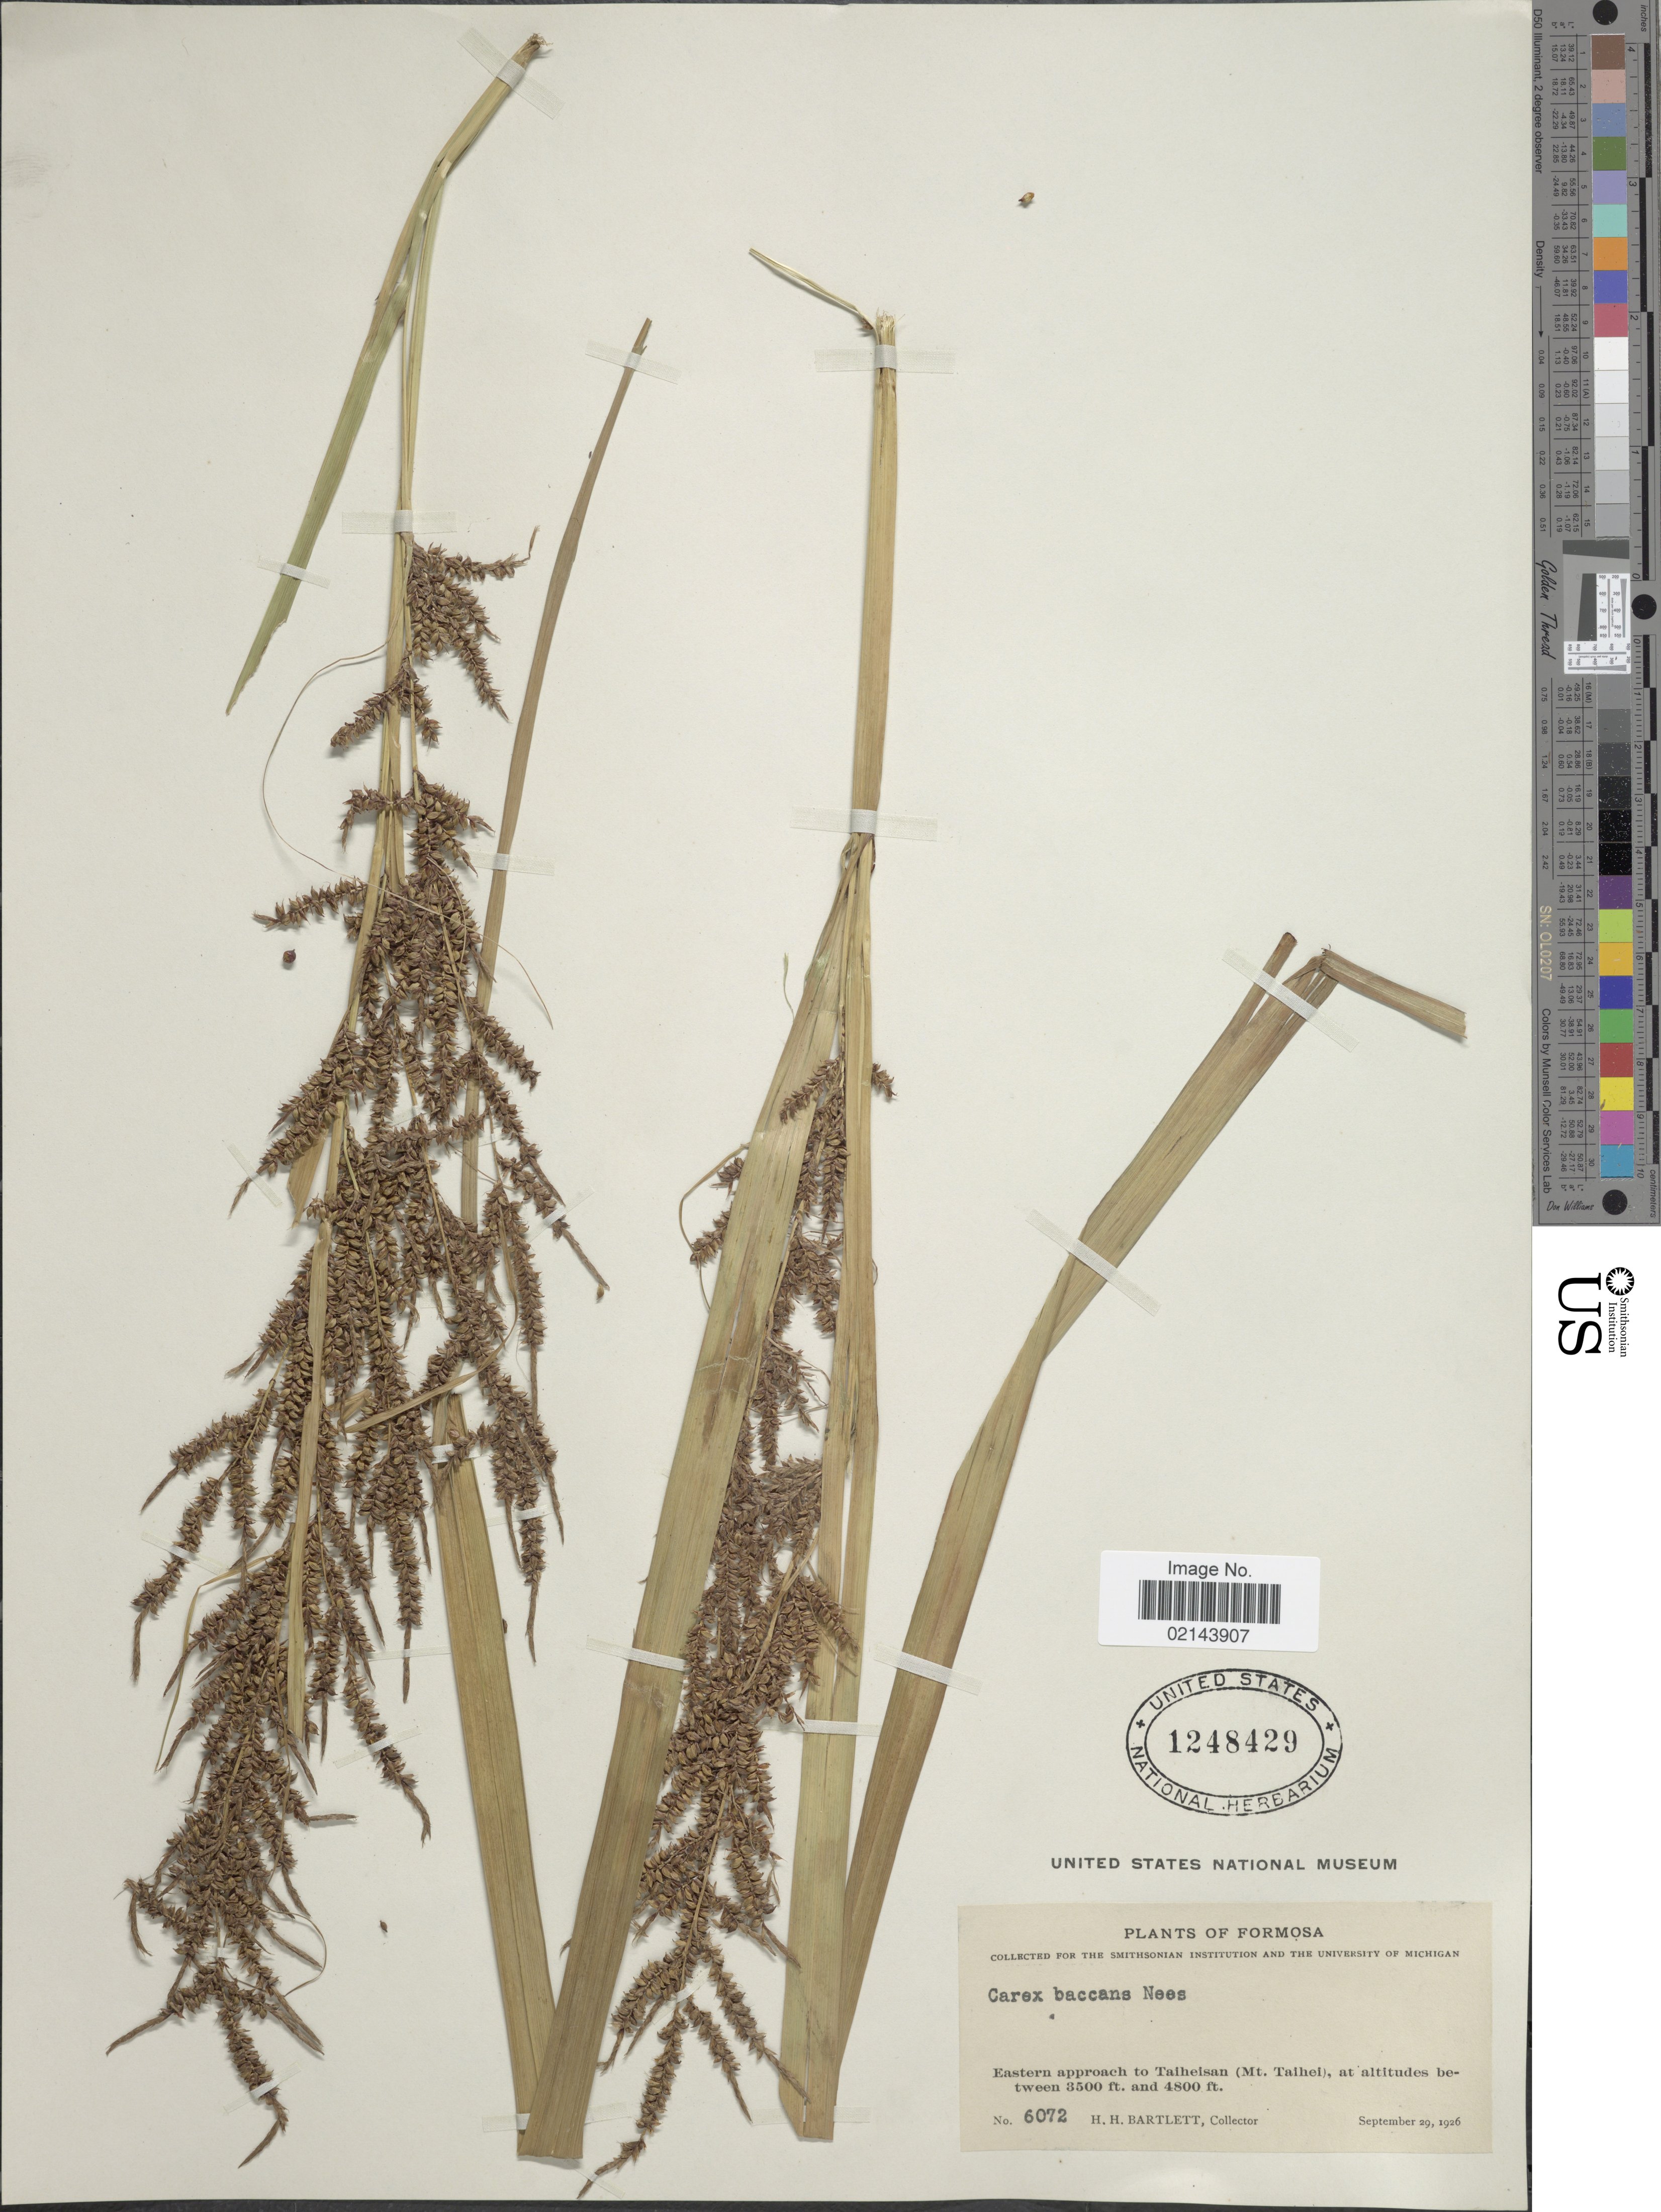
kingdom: Plantae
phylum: Tracheophyta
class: Liliopsida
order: Poales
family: Cyperaceae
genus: Carex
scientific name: Carex baccans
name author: Nees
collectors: H. H. Bartlett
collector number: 6072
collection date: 1926-09-29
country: Taiwan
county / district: Yilan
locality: Formosa. Eastern approach to Taiheisan (Mt. Taihei)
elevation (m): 1067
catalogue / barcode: US 1248429